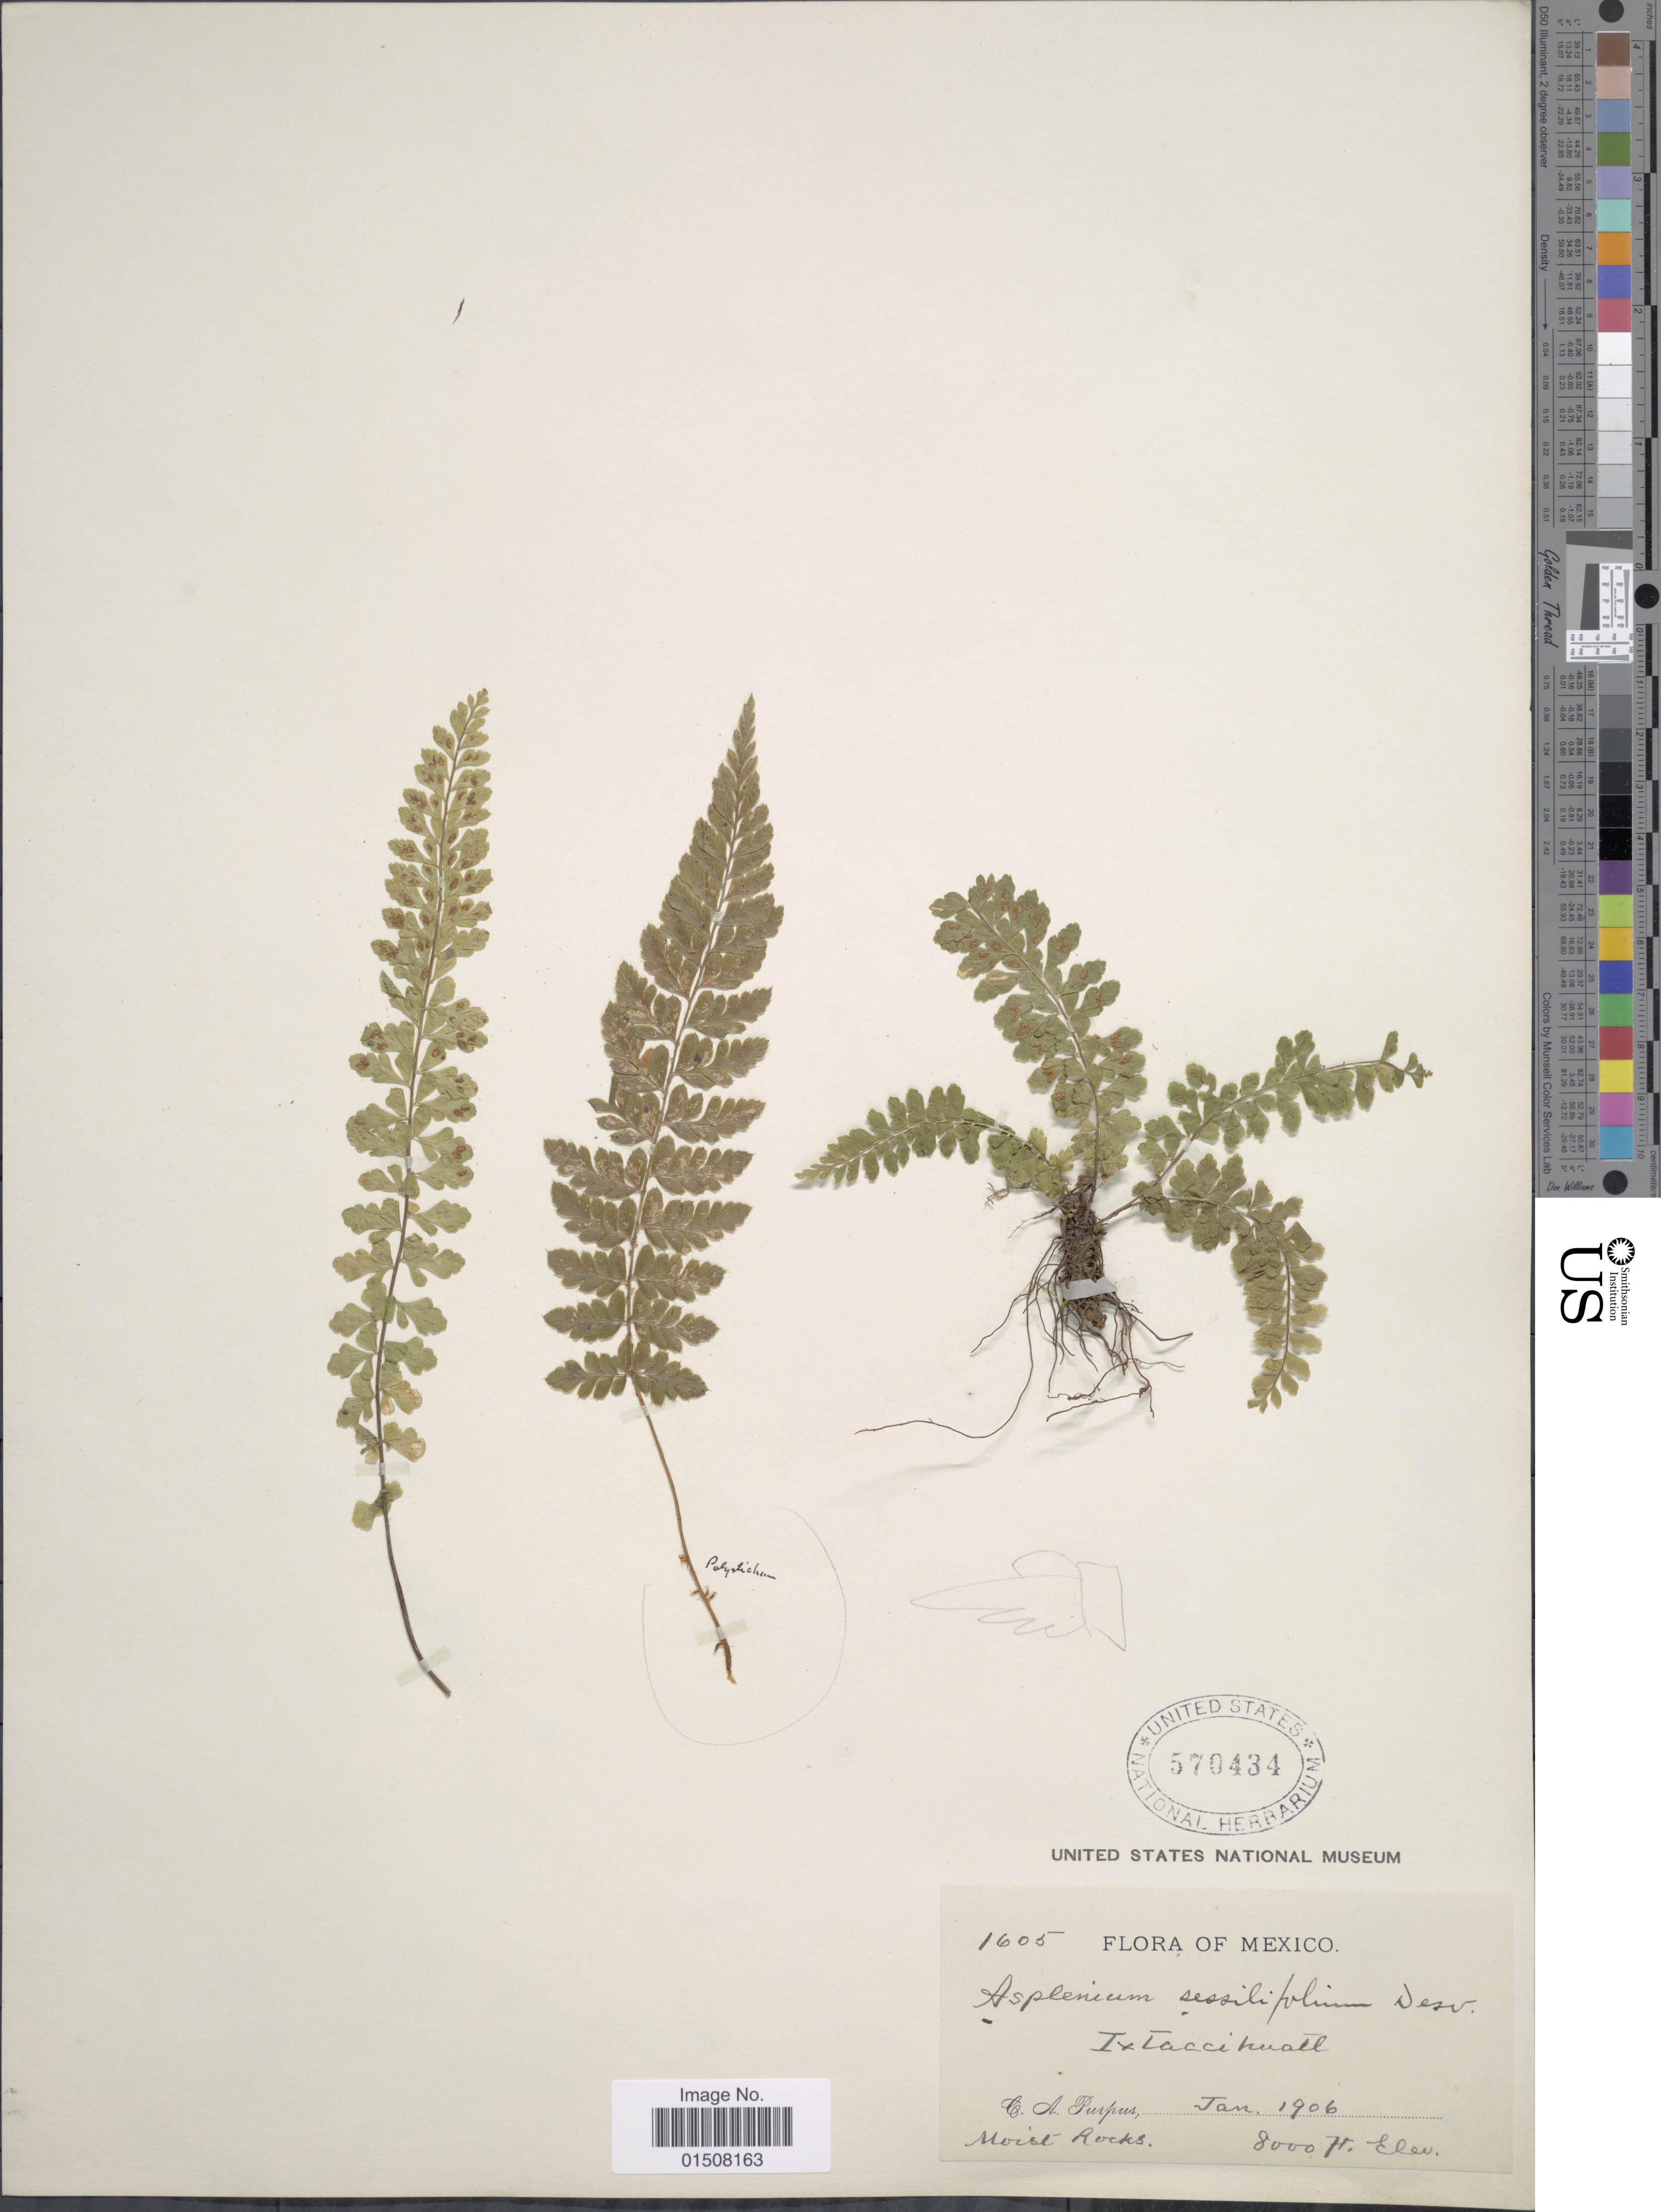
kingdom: Plantae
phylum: Tracheophyta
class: Polypodiopsida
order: Polypodiales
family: Aspleniaceae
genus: Asplenium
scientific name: Asplenium sessilifolium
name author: Desv.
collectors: C. A. Purpus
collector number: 1605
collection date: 1906-01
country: Mexico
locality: Iztaccihuatl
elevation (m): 2438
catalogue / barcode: US 570434